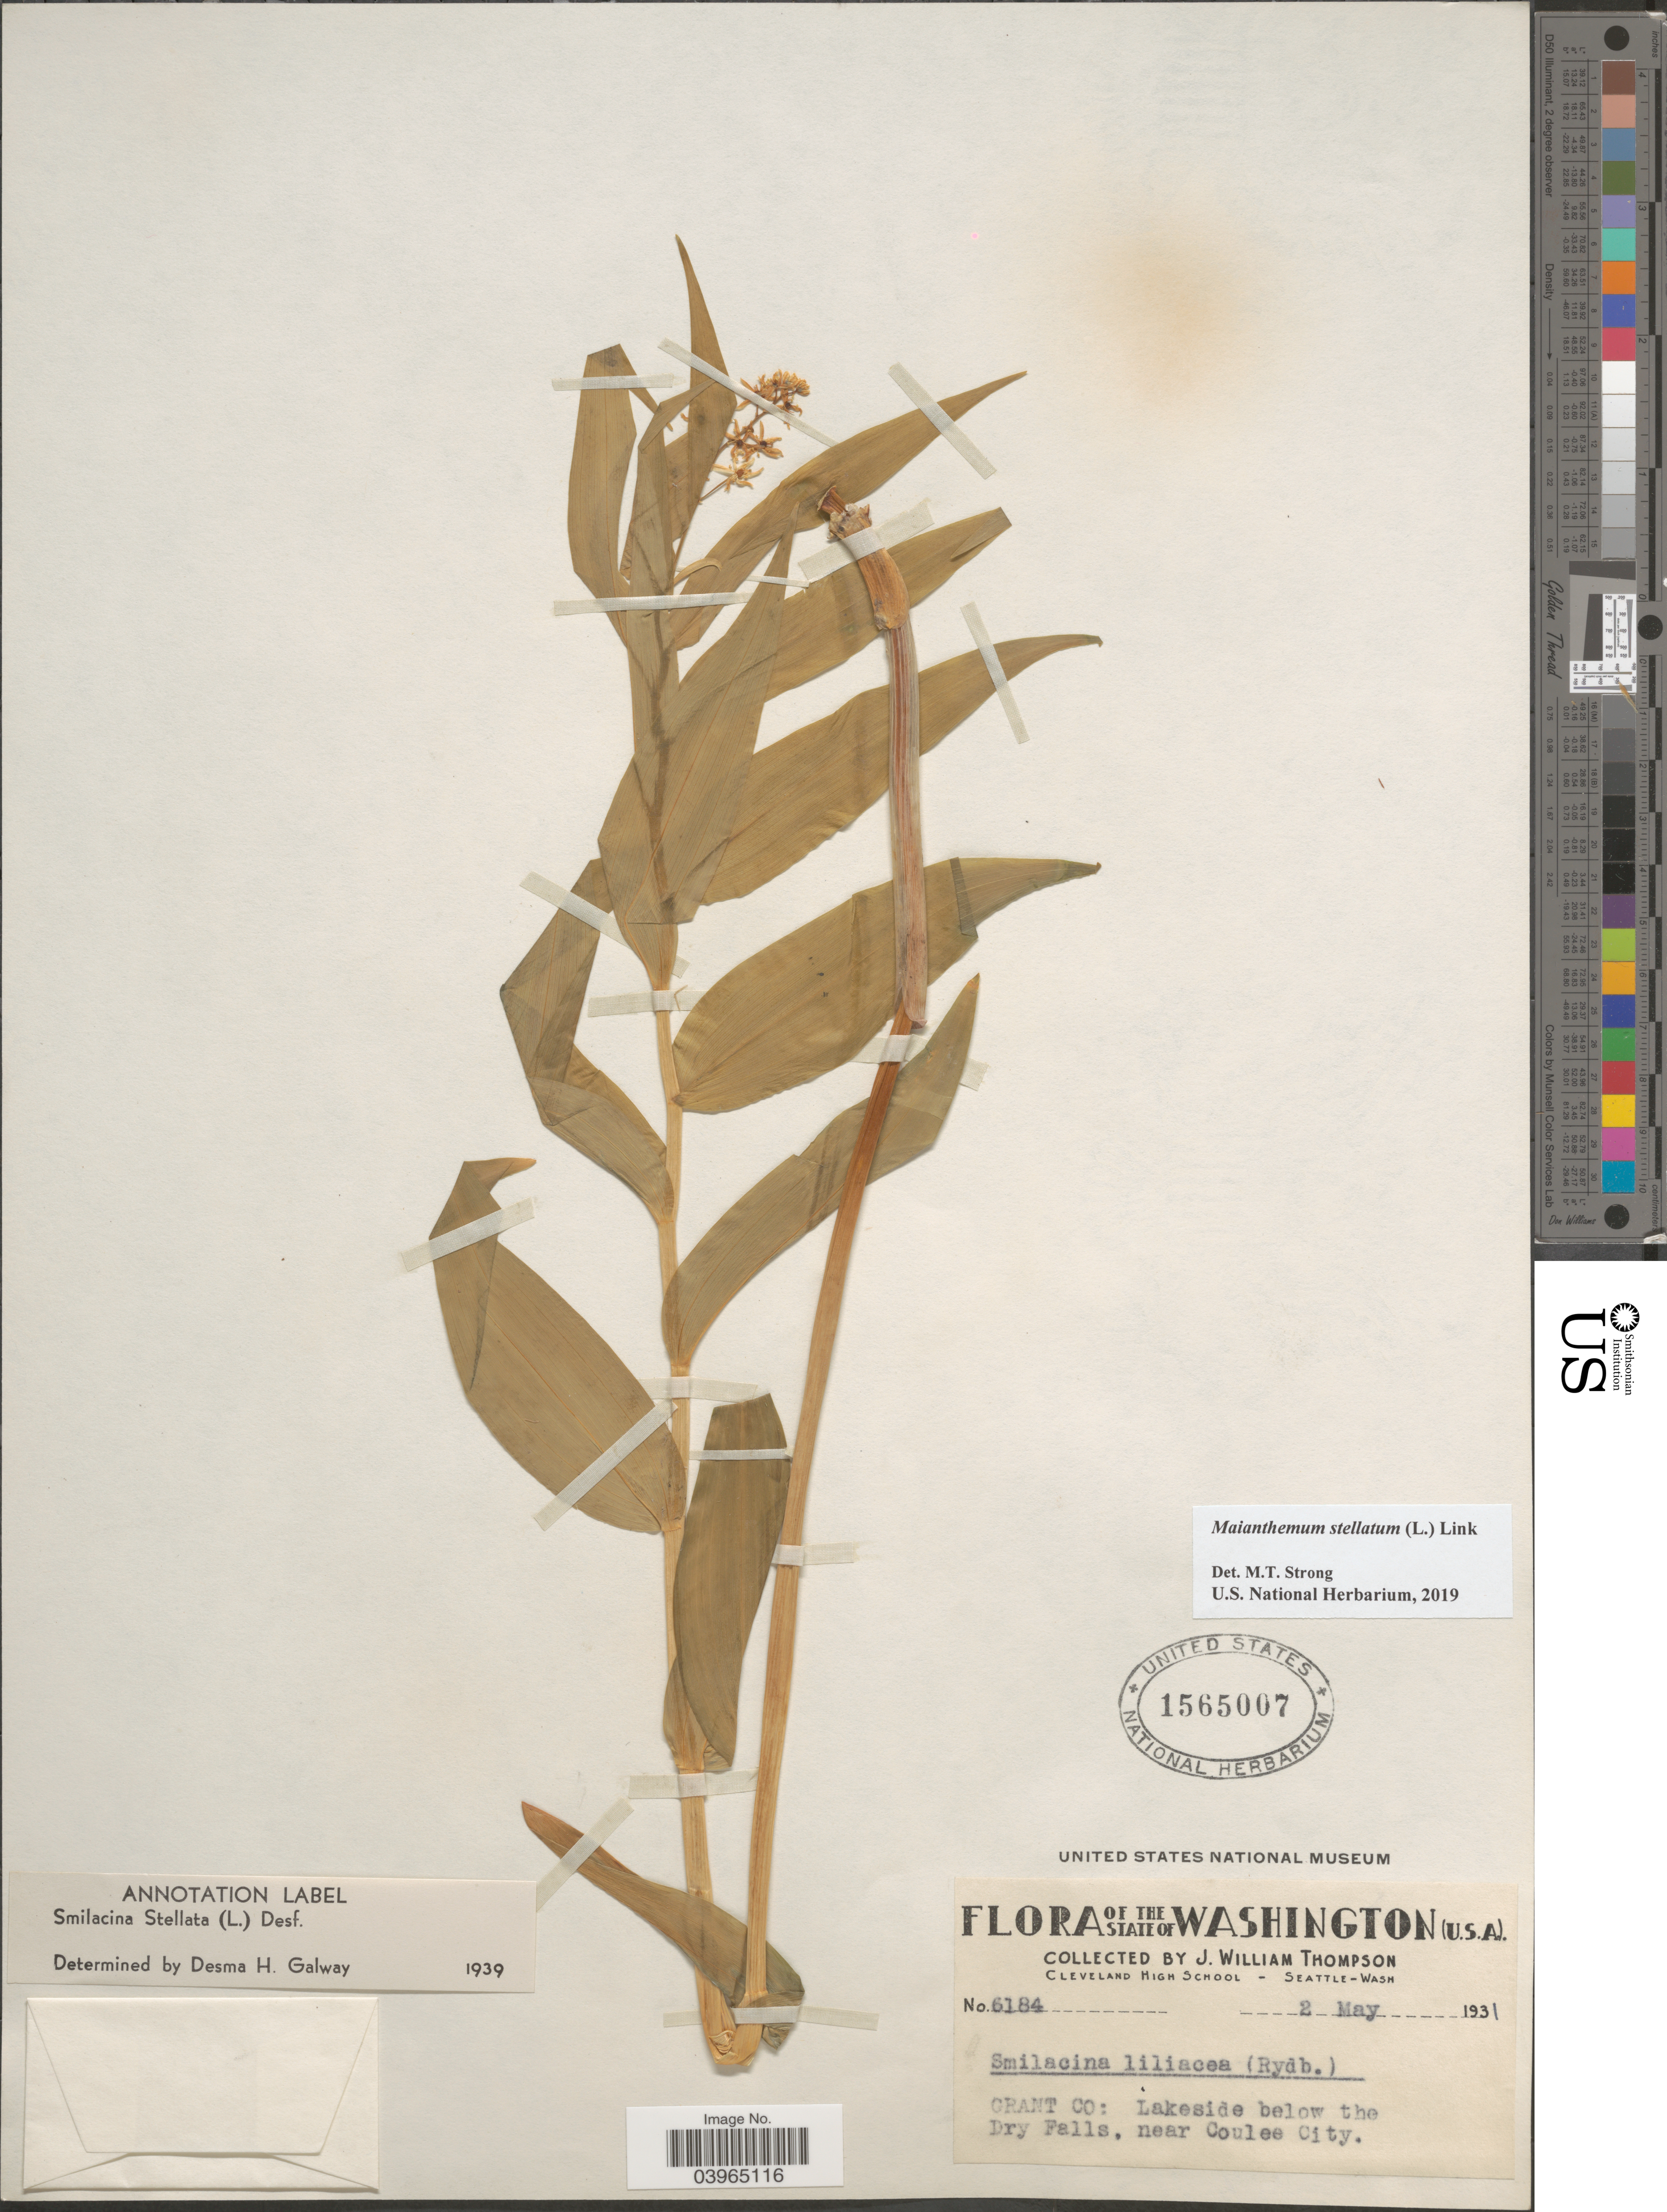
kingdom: Plantae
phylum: Tracheophyta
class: Liliopsida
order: Asparagales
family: Asparagaceae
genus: Maianthemum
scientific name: Maianthemum stellatum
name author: (L.) Link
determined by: Strong, Mark T., (BOT), Smithsonian Institution - National Museum of Natural History (UNITED STATES)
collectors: J. W. Thompson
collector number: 6184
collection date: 1931-05-02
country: United States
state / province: Washington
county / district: Grant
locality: Grant Co: Lakeside below the Dry Falls, near Coulee City.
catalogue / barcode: US 1565007